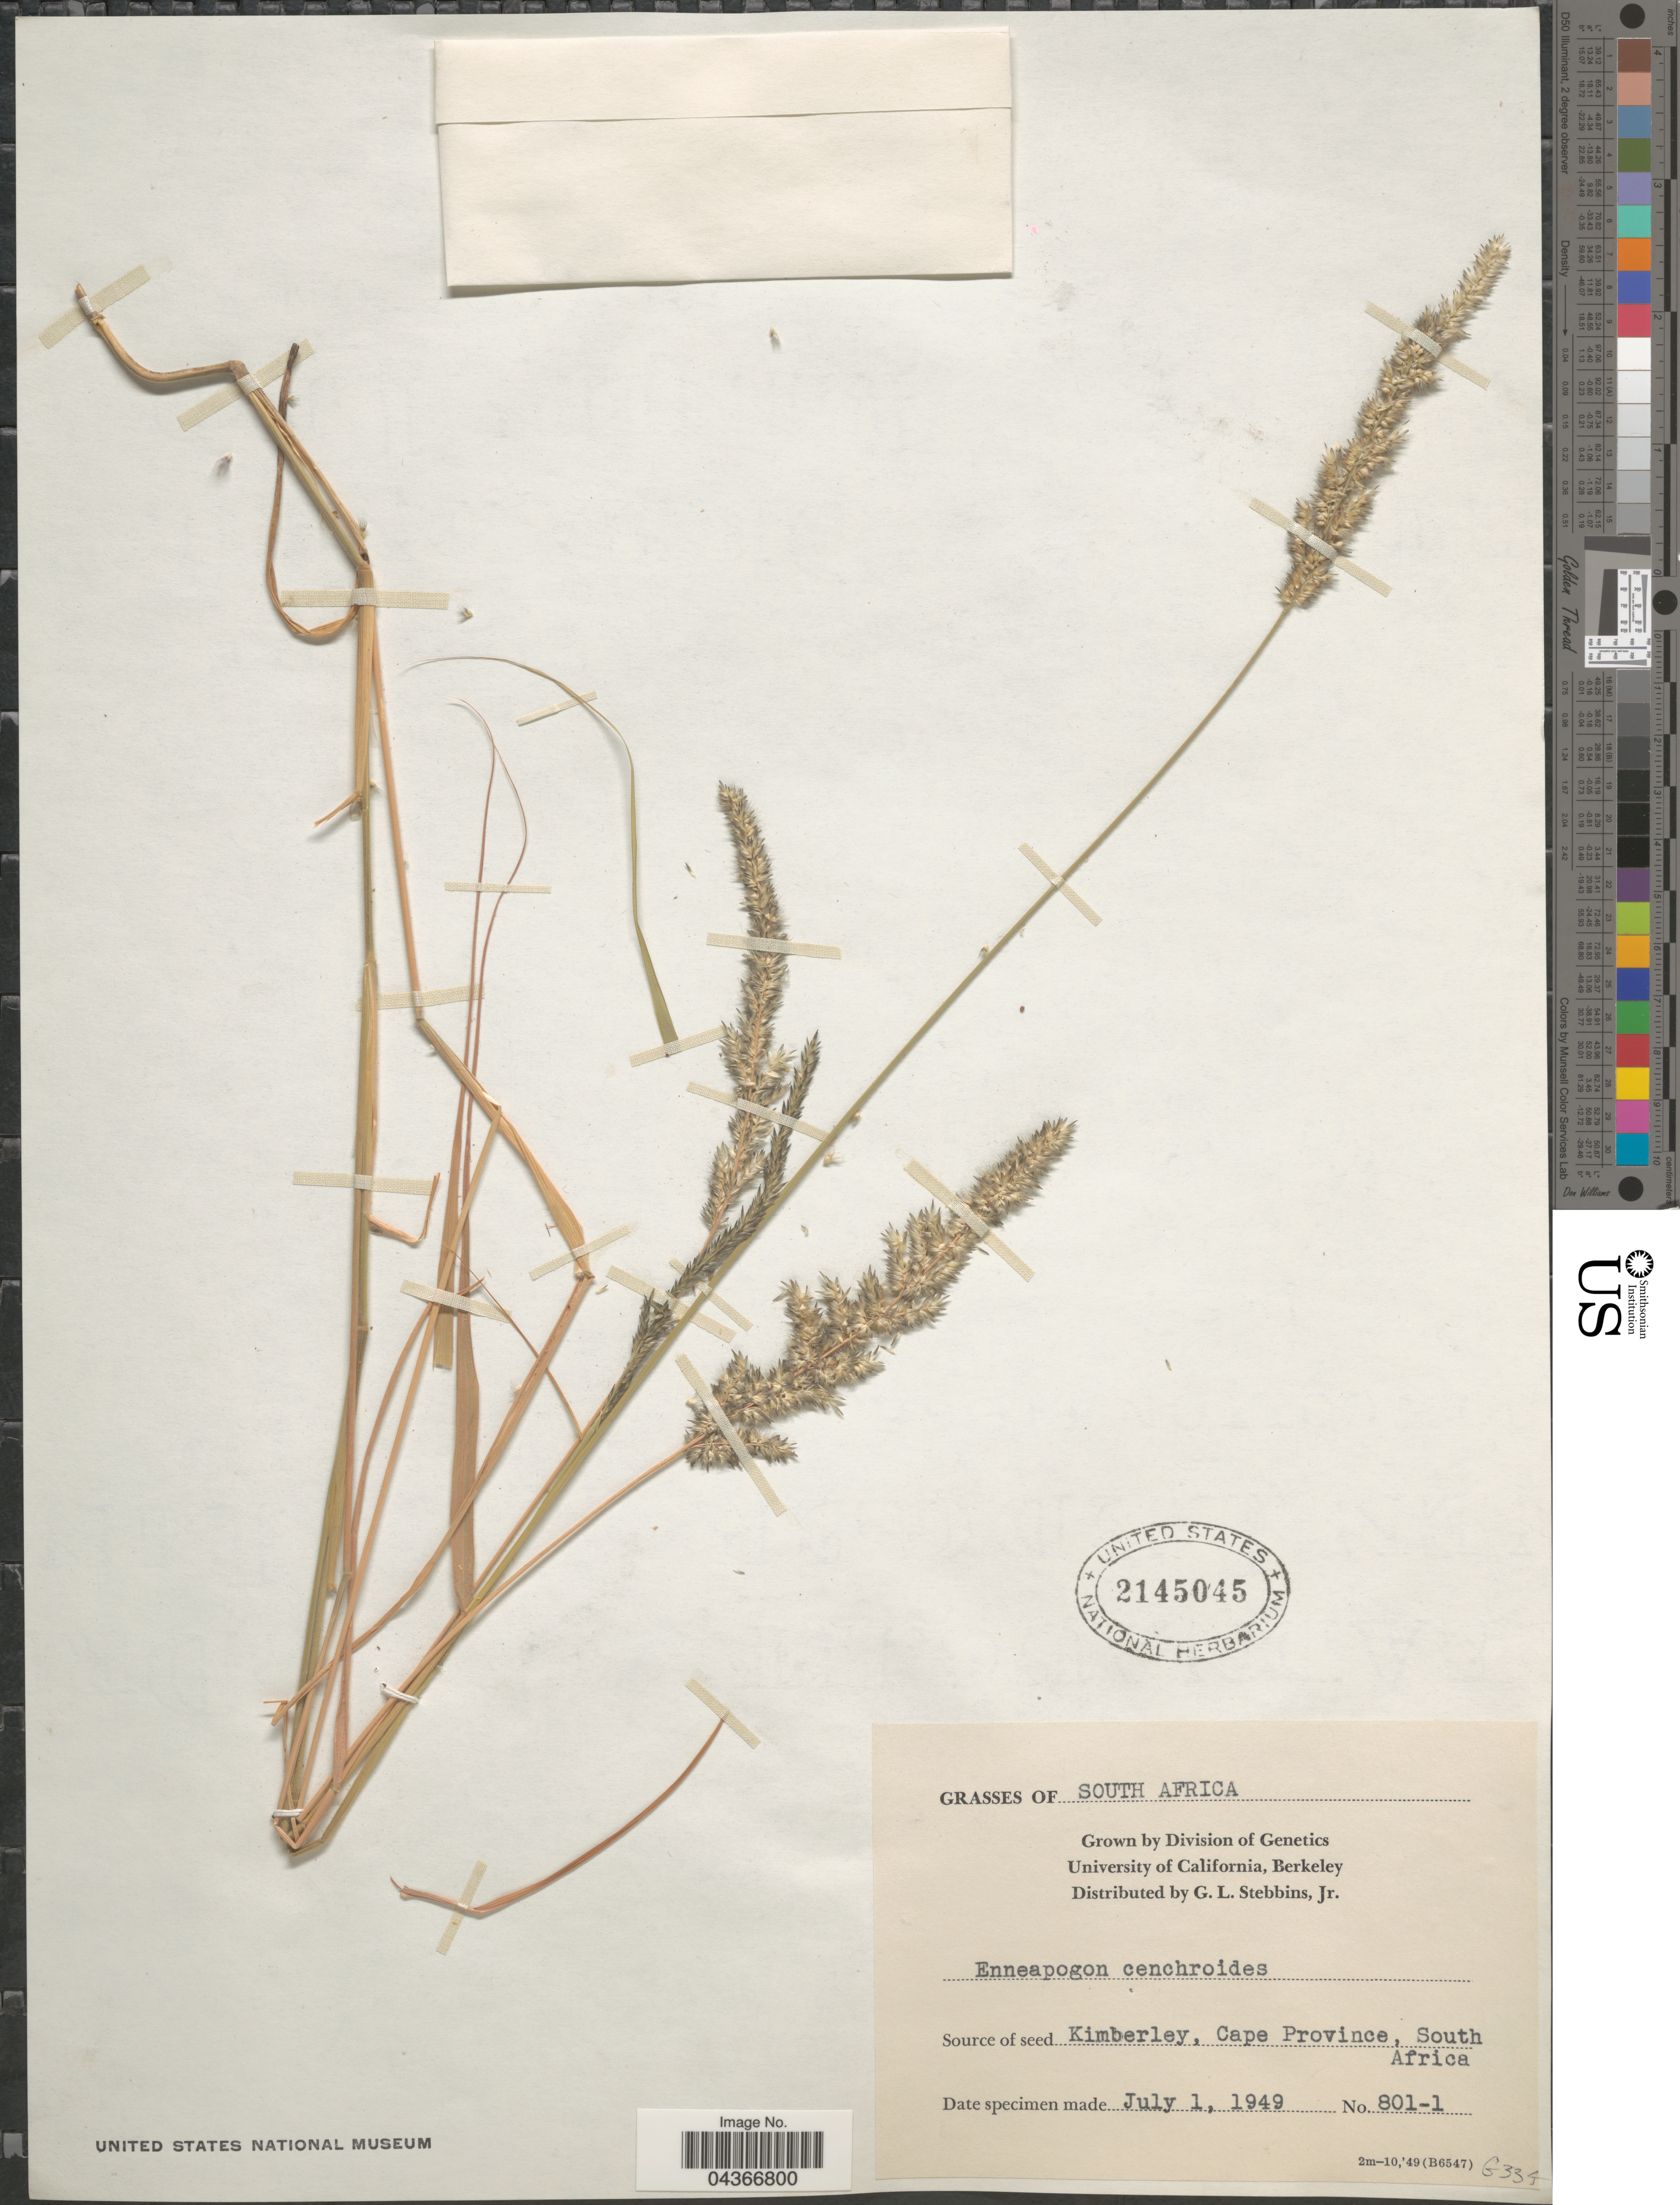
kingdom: Plantae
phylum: Tracheophyta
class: Liliopsida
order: Poales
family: Poaceae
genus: Enneapogon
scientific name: Enneapogon cenchroides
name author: (Licht. ex Roem. & Schult.) C.E. Hubb.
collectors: G. L. Stebbins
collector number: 801-1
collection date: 1949-07-01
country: United States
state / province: California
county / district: Alameda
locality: Division of Genetics. University of California, Berkeley.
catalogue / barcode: US 2145045